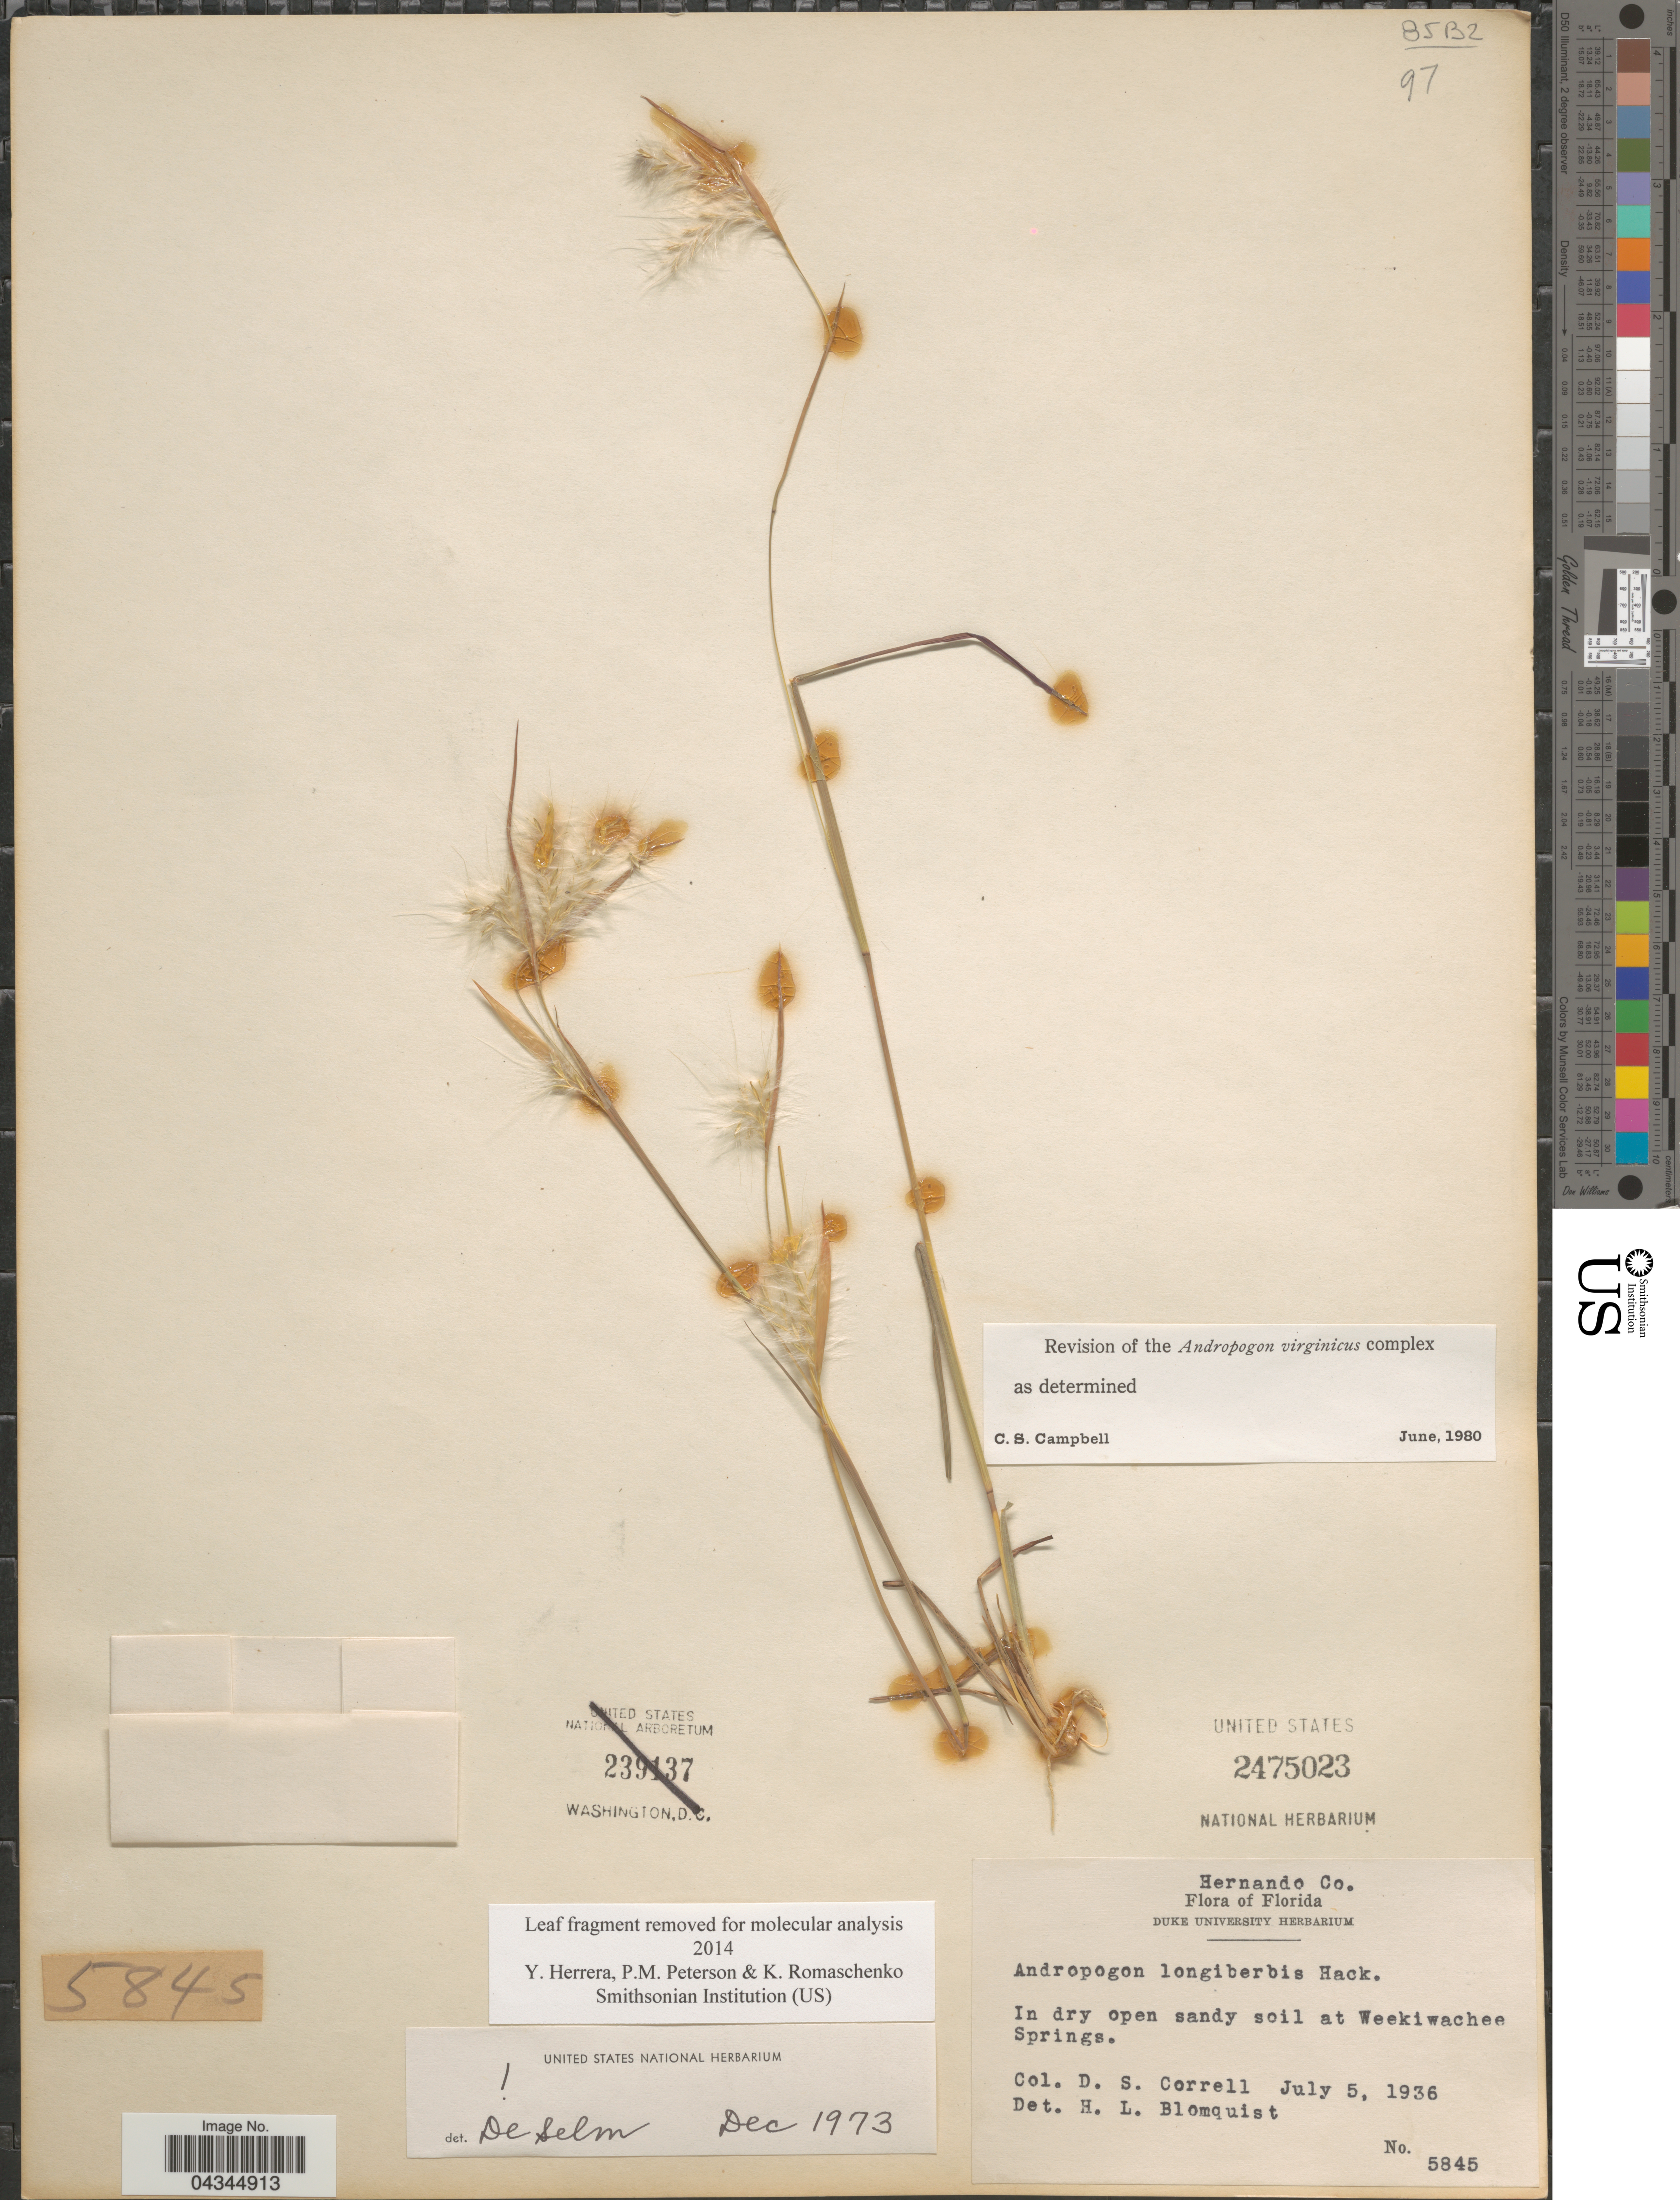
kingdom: Plantae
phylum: Tracheophyta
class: Liliopsida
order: Poales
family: Poaceae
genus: Andropogon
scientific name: Andropogon virginicus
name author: L.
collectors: D. S. Correll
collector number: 5845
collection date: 1936-07-05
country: United States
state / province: Florida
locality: Hernando Co. In dry open sandy soil at Weekiwachee Springs.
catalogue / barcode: US 2475023